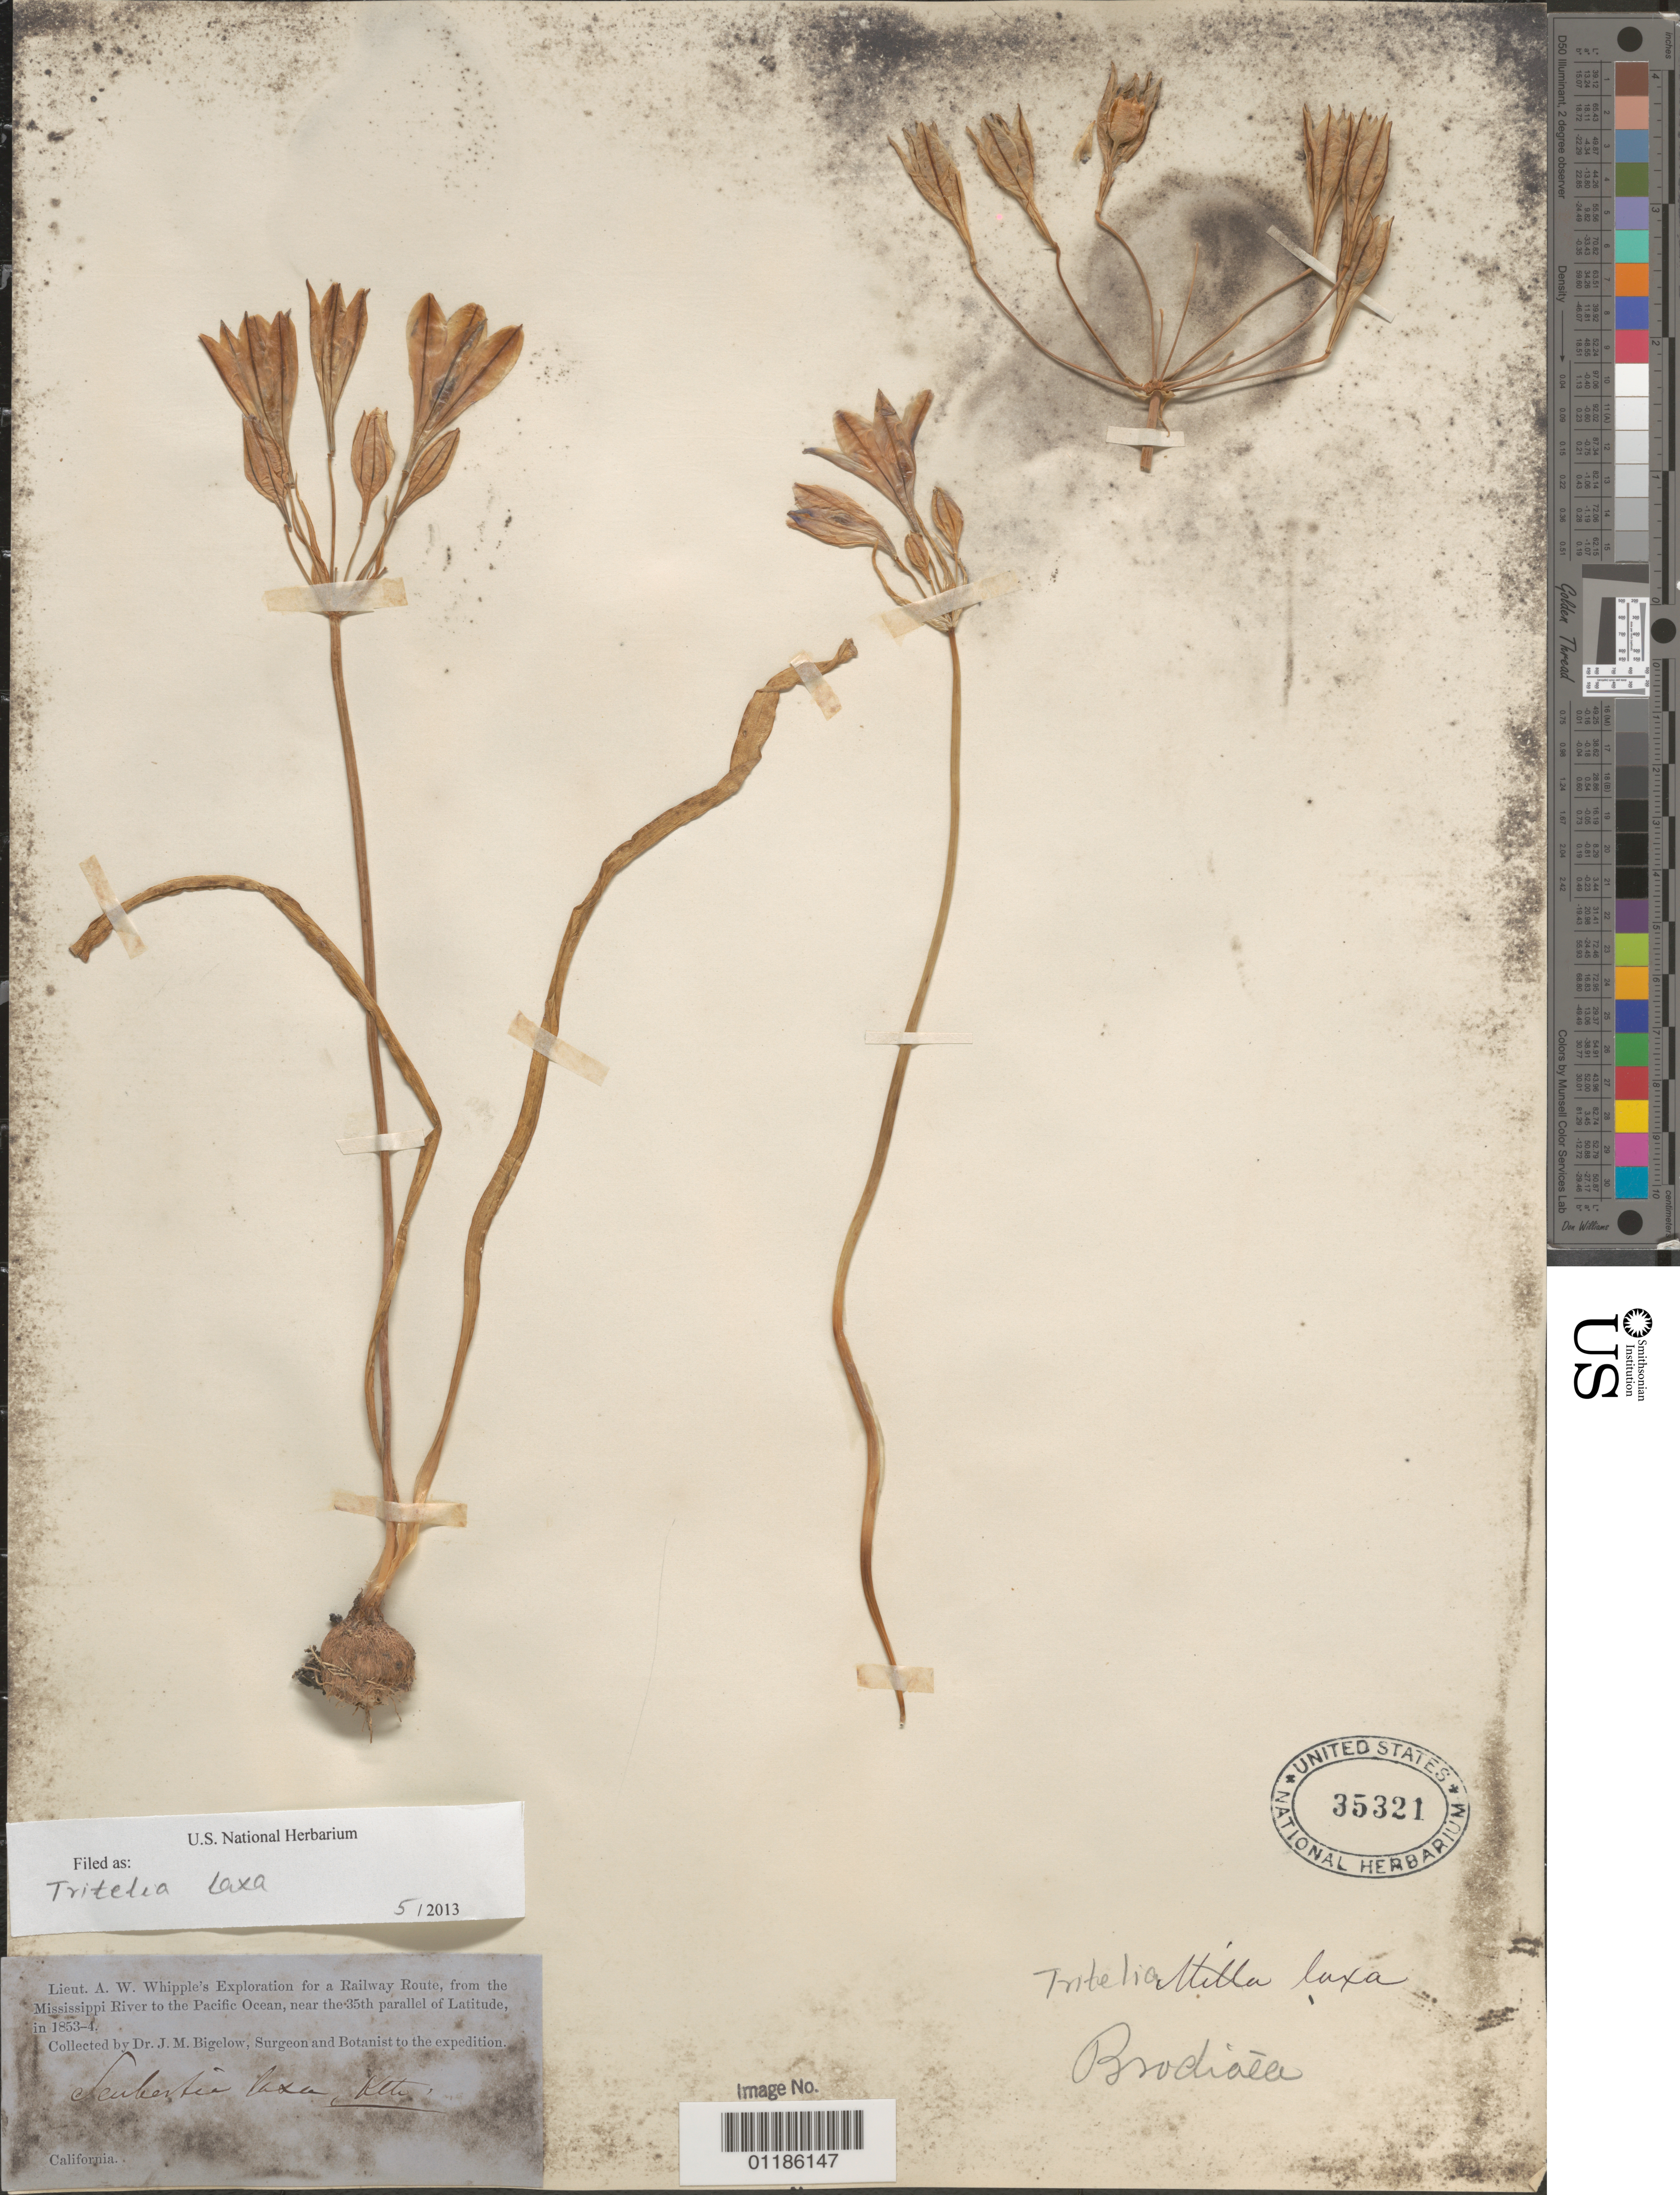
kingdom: Plantae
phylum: Tracheophyta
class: Liliopsida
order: Asparagales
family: Asparagaceae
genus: Triteleia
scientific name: Triteleia laxa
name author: Benth.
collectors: J. M. Bigelow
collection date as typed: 1853 to -- --- 1854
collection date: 1853/1854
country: United States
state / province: California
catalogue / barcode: US 35321